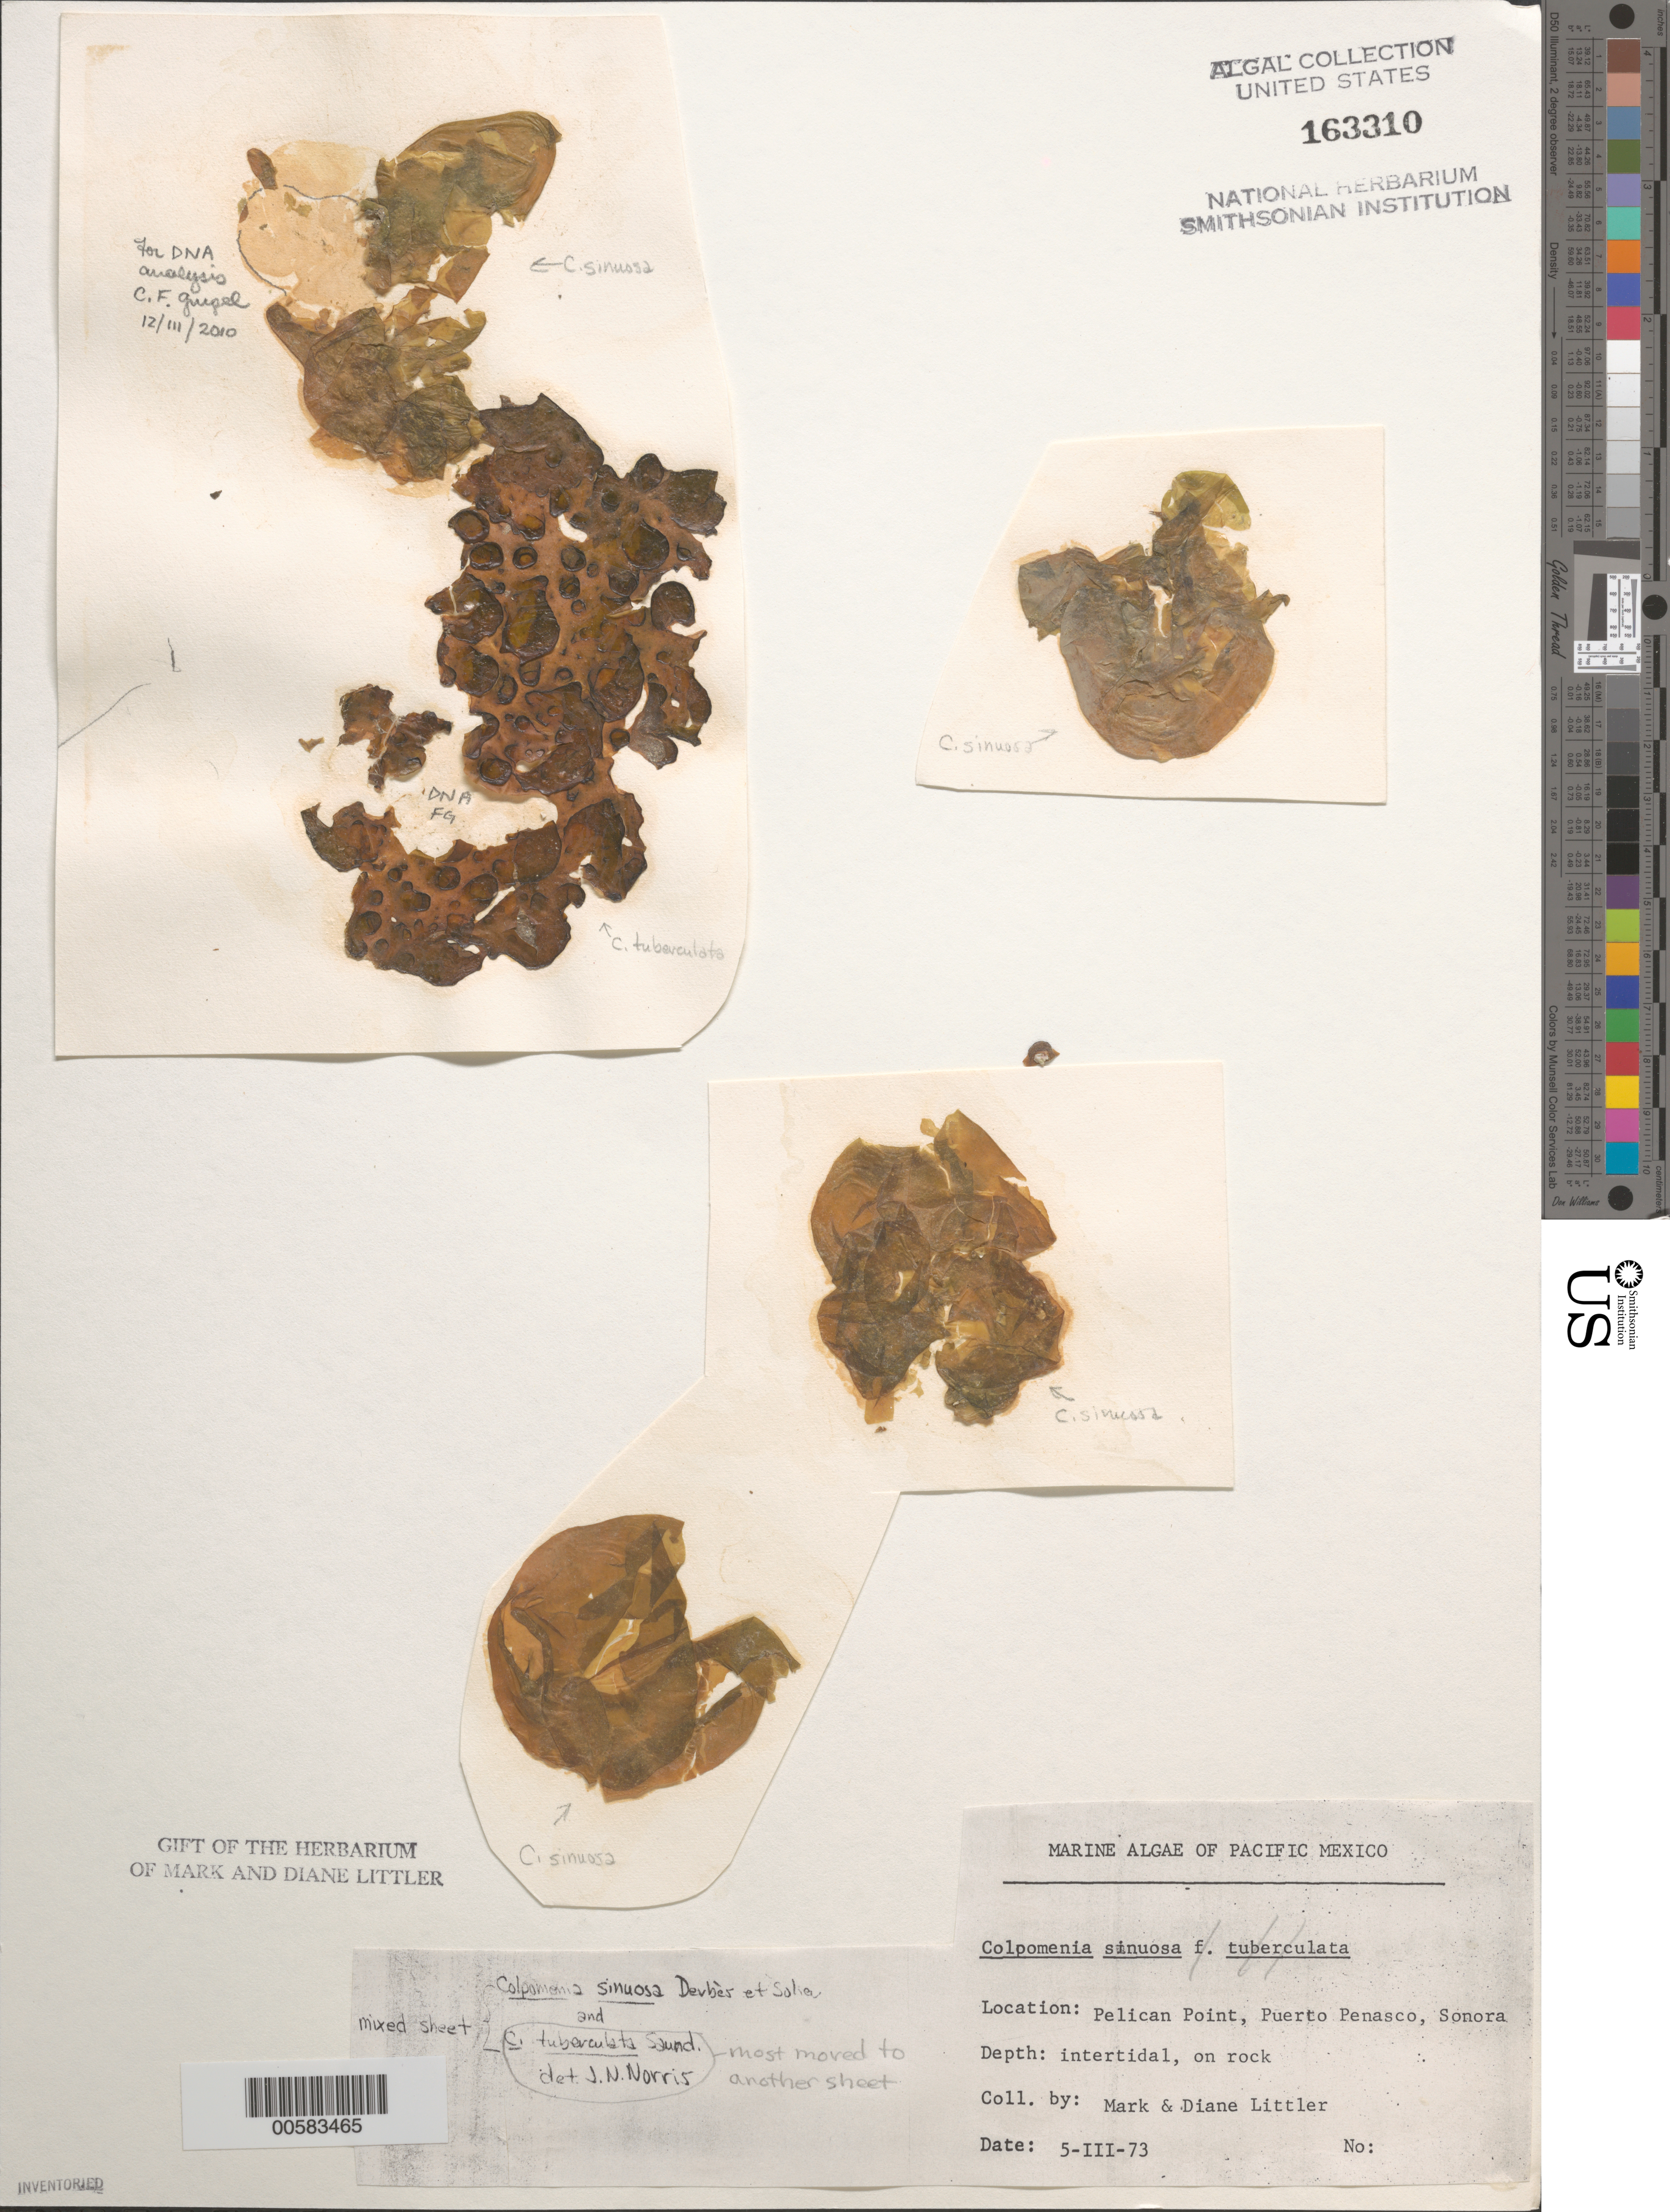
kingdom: Chromista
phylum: Ochrophyta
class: Phaeophyceae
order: Scytosiphonales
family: Scytosiphonaceae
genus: Colpomenia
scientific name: Colpomenia sinuosa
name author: (K. Mert. ex Roth) Derbes & Solier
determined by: Norris, James N.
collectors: M. M. Littler & D. S. Littler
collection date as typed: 05 Mar 1973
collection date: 1973-03-05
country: Mexico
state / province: Sonora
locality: Punta Pelicano, Puerto Penasco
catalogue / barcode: US 163310